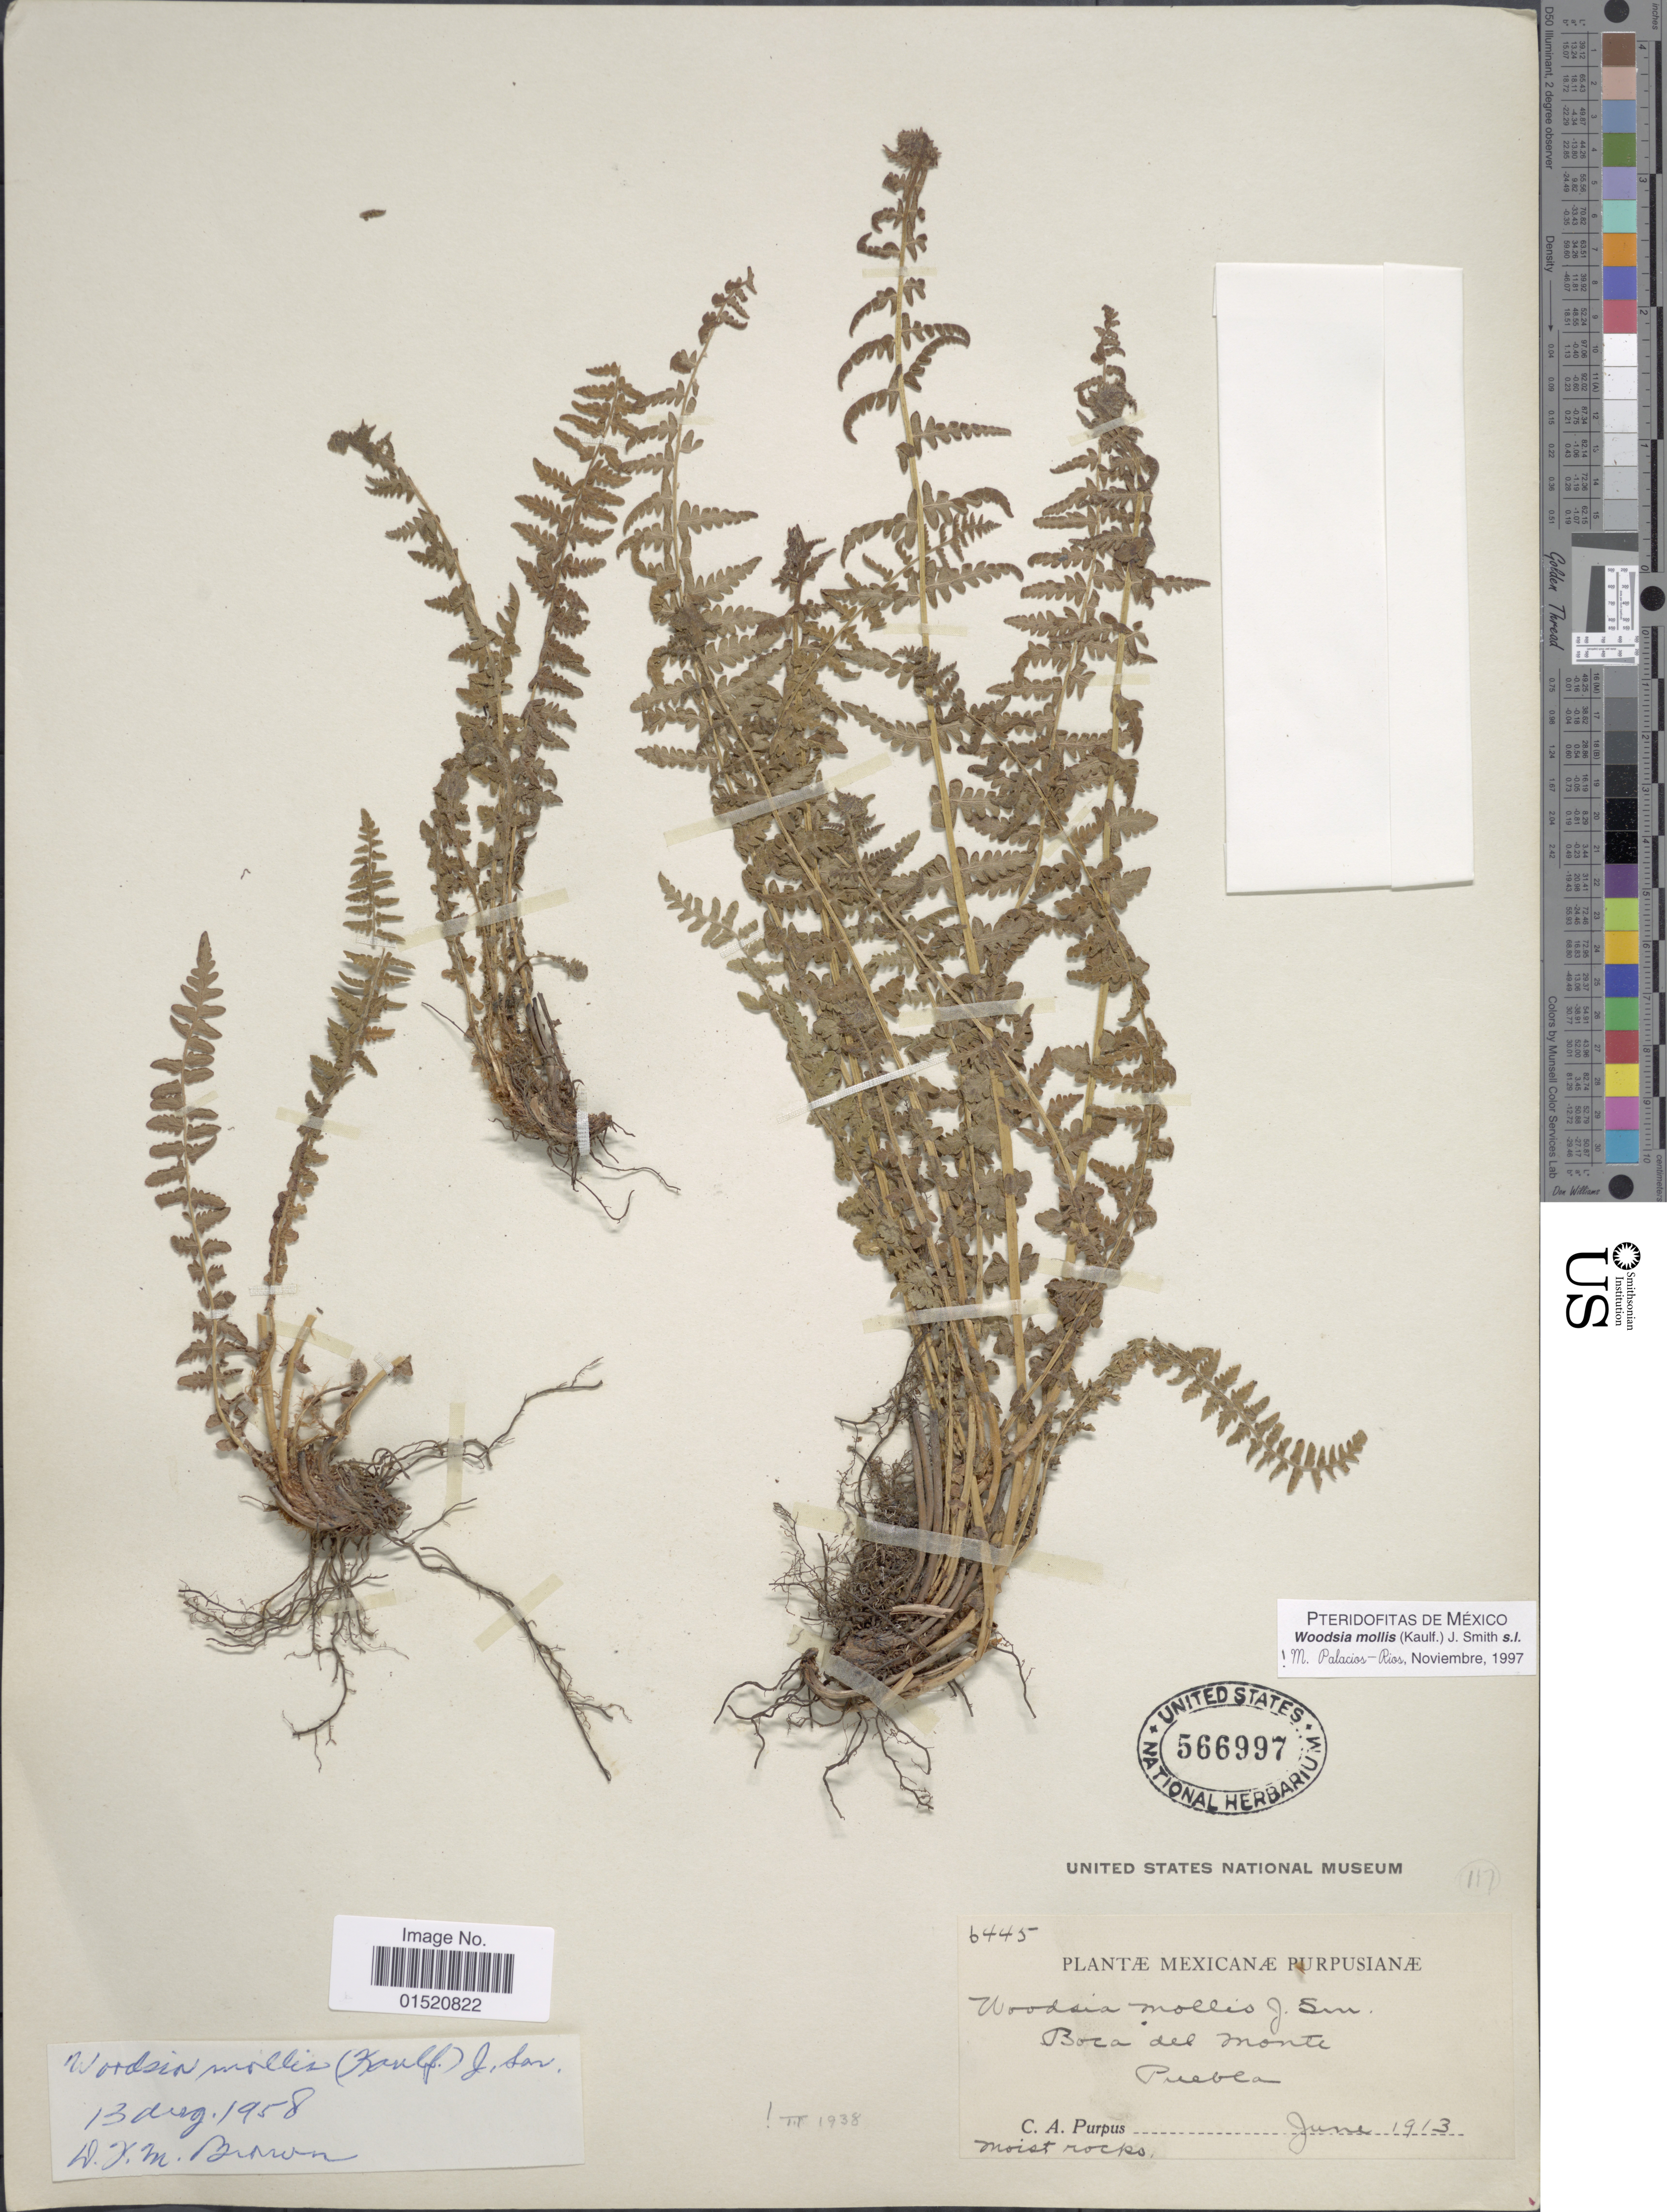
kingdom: Plantae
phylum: Tracheophyta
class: Polypodiopsida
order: Polypodiales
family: Woodsiaceae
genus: Woodsia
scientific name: Woodsia mollis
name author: (Kaulf.) J. Sm.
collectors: C. A. Purpus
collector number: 6445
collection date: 1913-06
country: Mexico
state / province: Puebla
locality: Boca del Monte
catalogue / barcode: US 566997